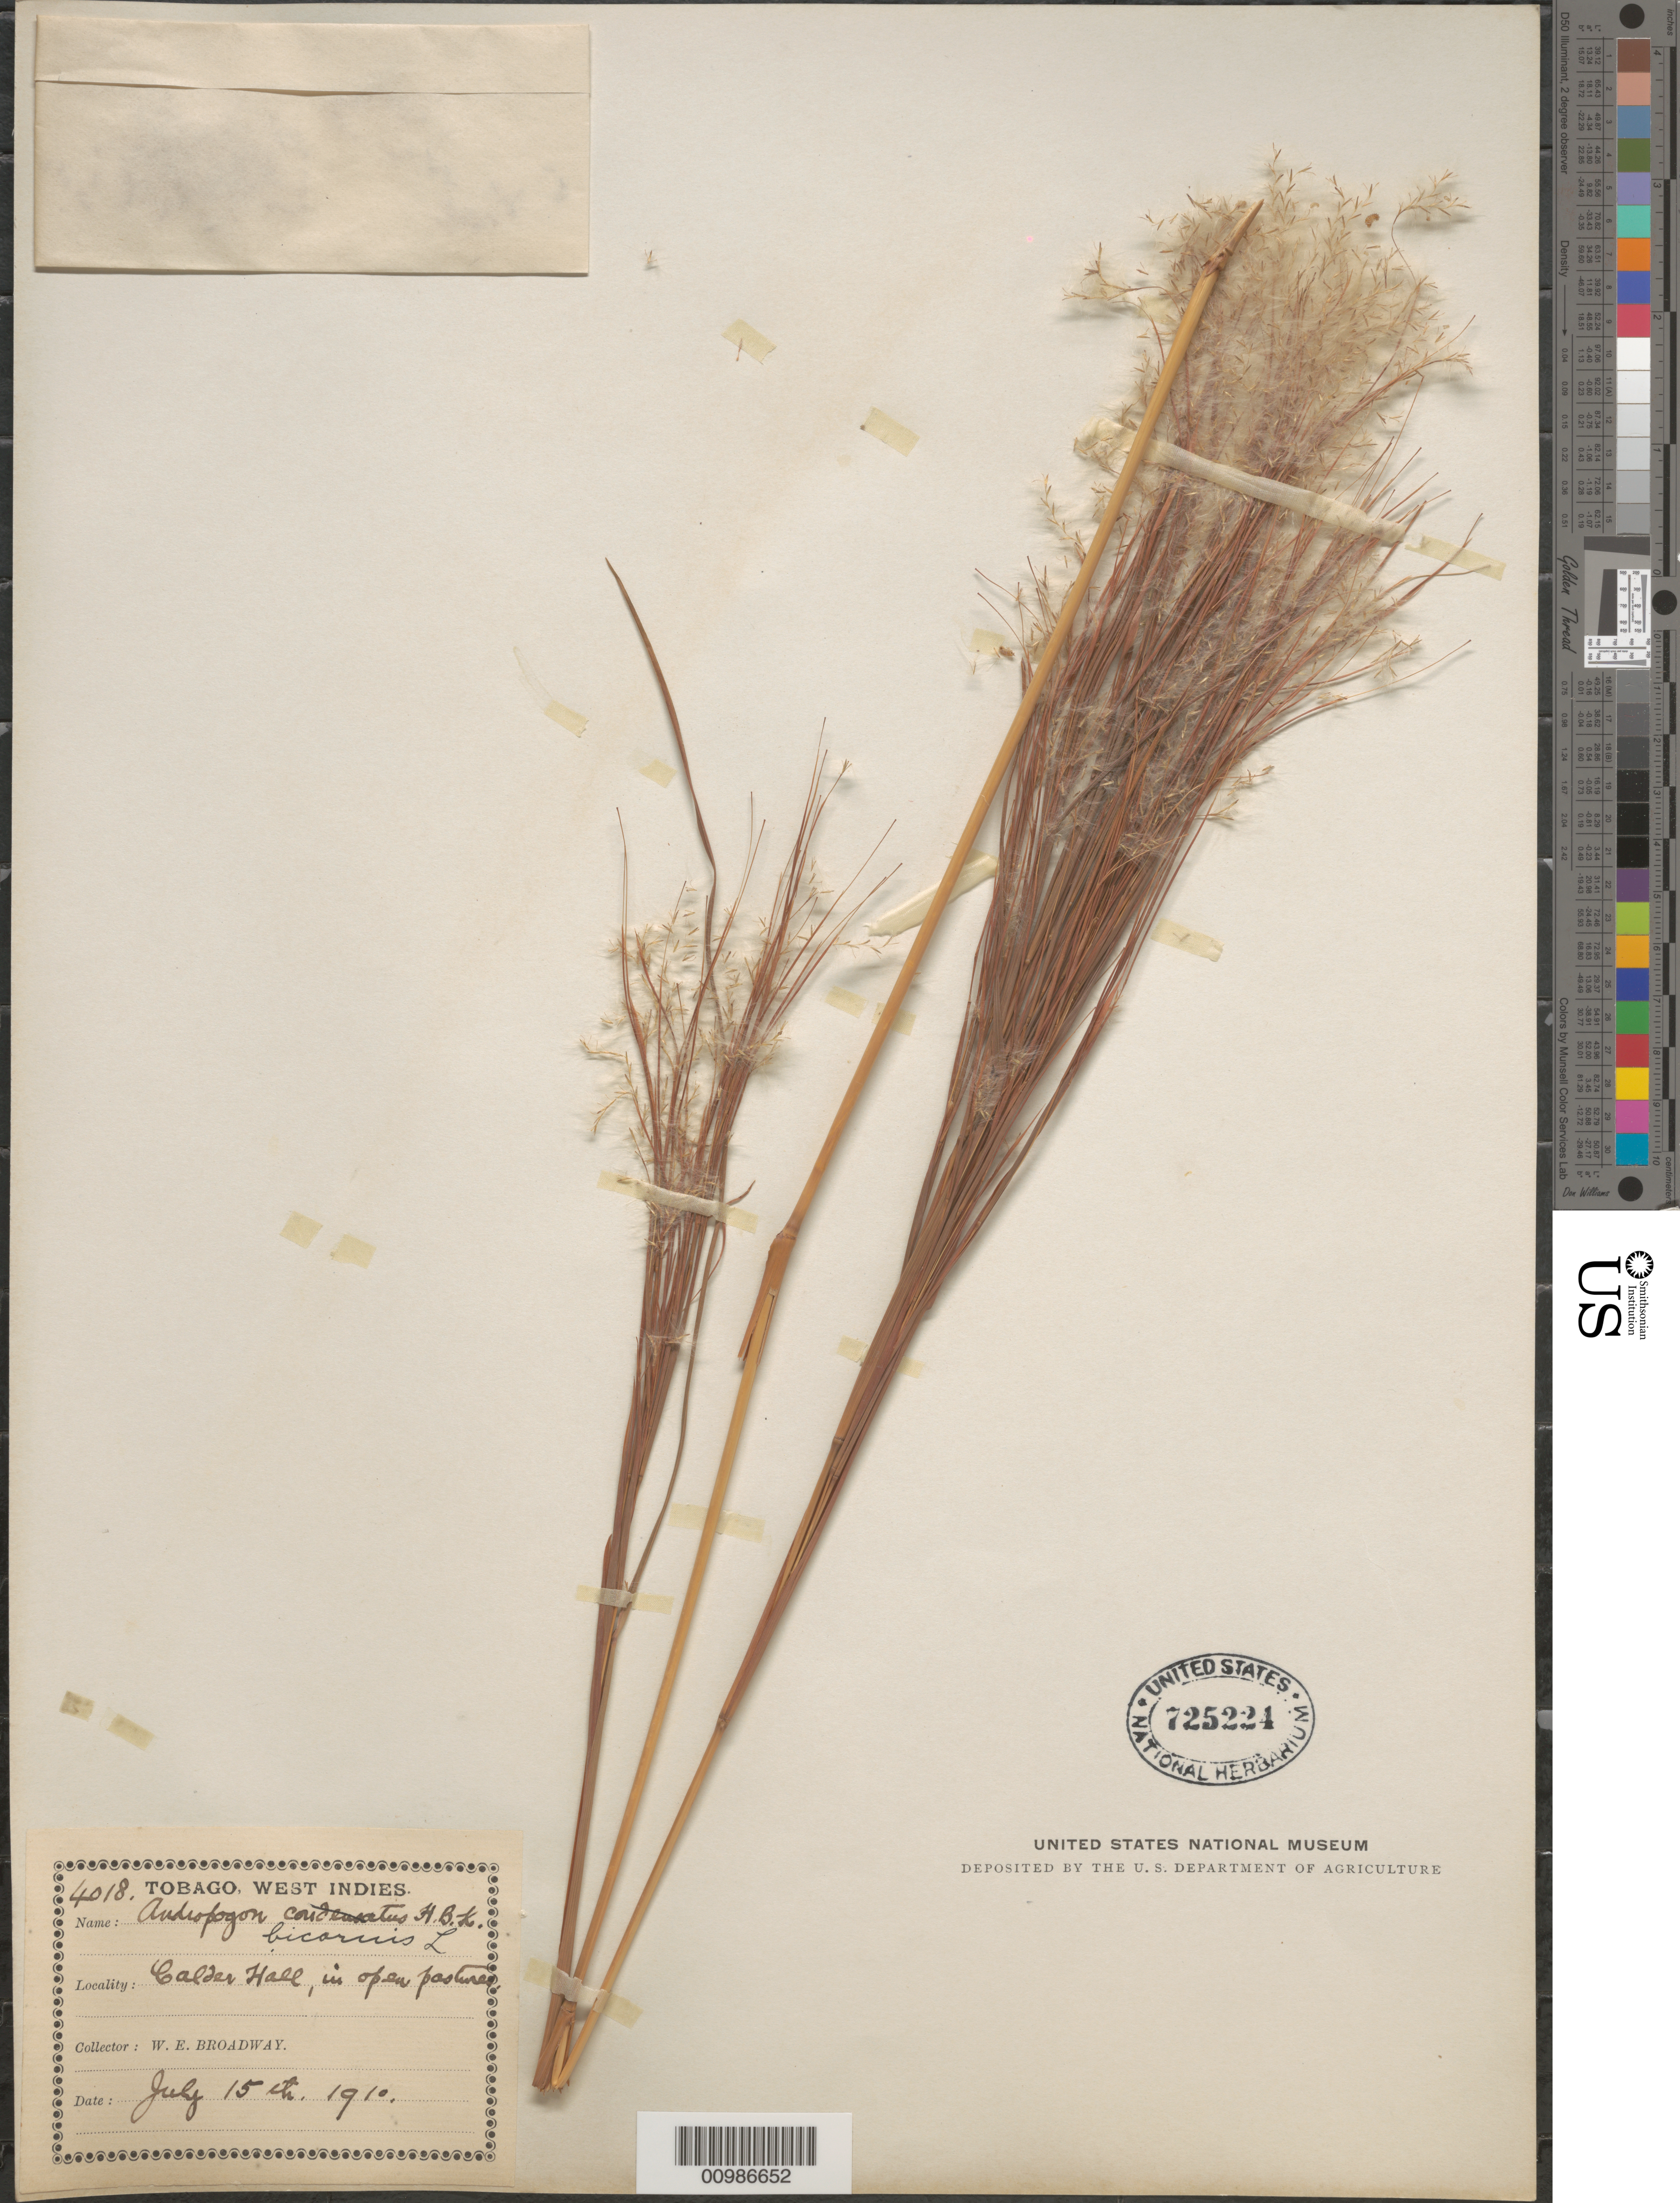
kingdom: Plantae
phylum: Tracheophyta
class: Liliopsida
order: Poales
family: Poaceae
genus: Andropogon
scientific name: Andropogon bicornis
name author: L.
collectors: W. E. Broadway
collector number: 4018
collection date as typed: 15 Jul 1910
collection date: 1910-07-15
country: Trinidad and Tobago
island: Tobago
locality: Calder Hall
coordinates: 0 N, 0 E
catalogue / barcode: US 725224